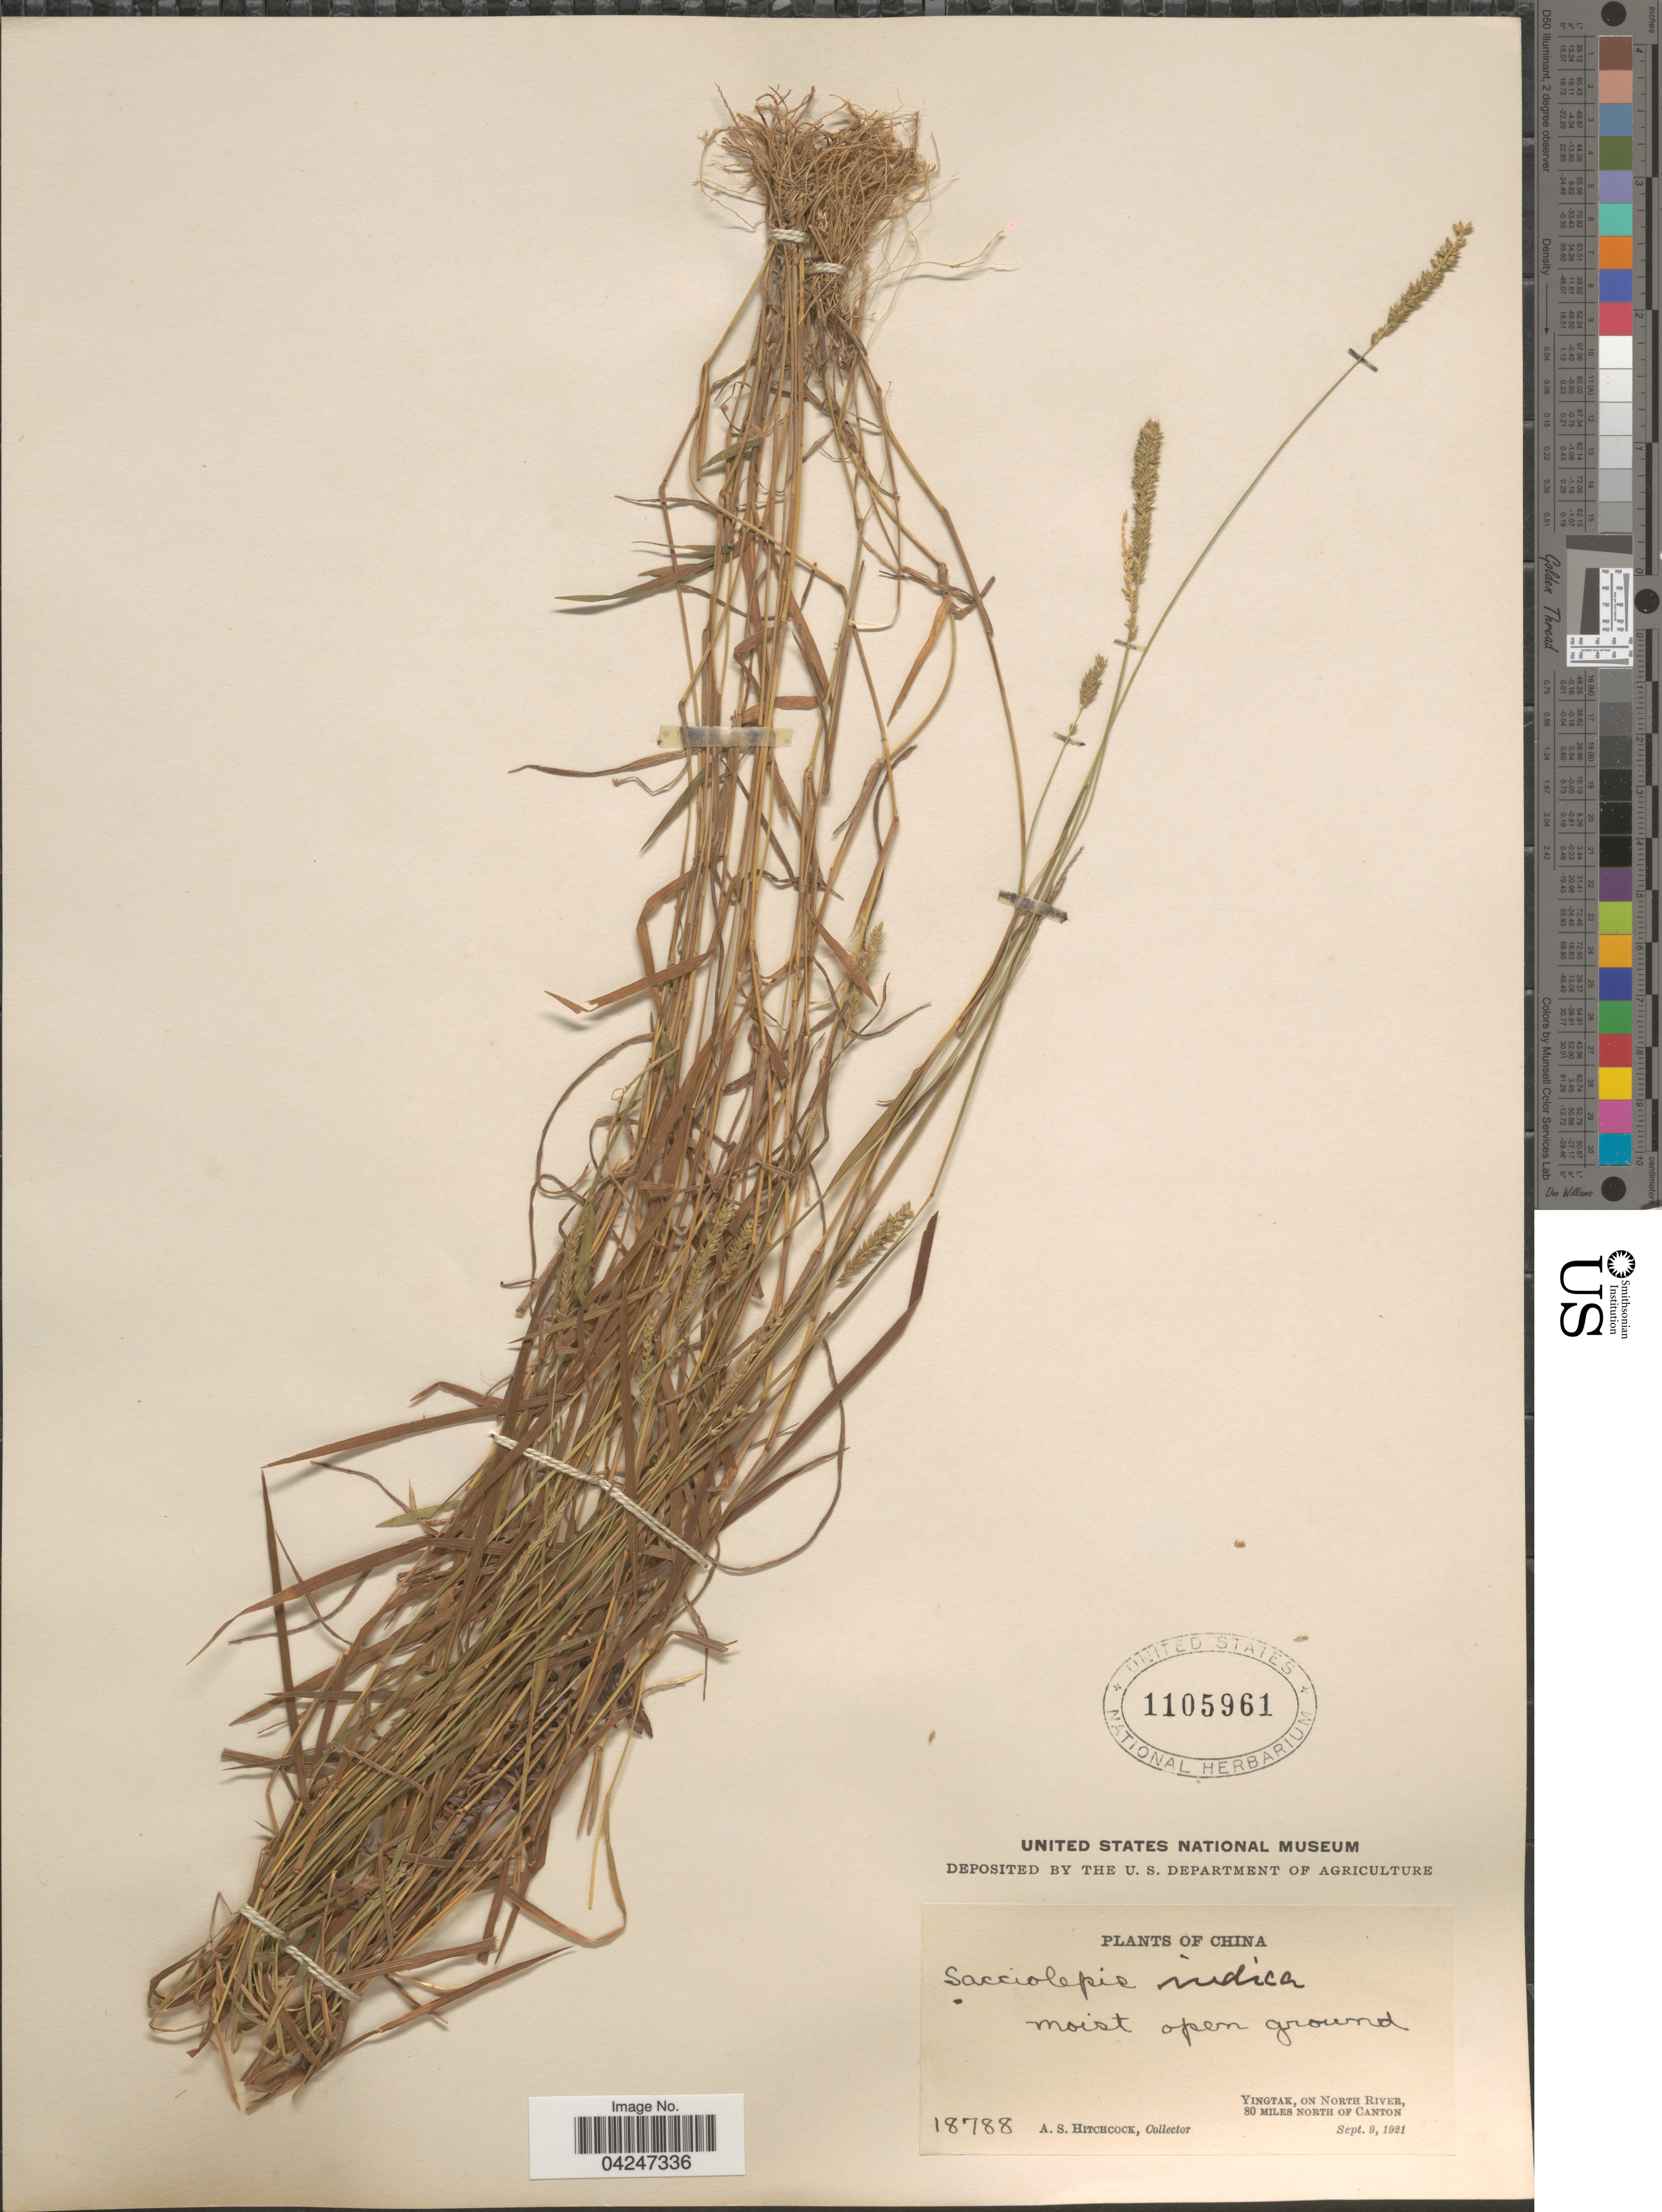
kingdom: Plantae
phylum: Tracheophyta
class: Liliopsida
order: Poales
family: Poaceae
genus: Sacciolepis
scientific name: Sacciolepis indica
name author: (L.) Chase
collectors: A. S. Hitchcock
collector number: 18788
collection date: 1921-09-09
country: China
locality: Moist open ground. Yingtak, on North River, 80 miles North of Canton.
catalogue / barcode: US 1105961